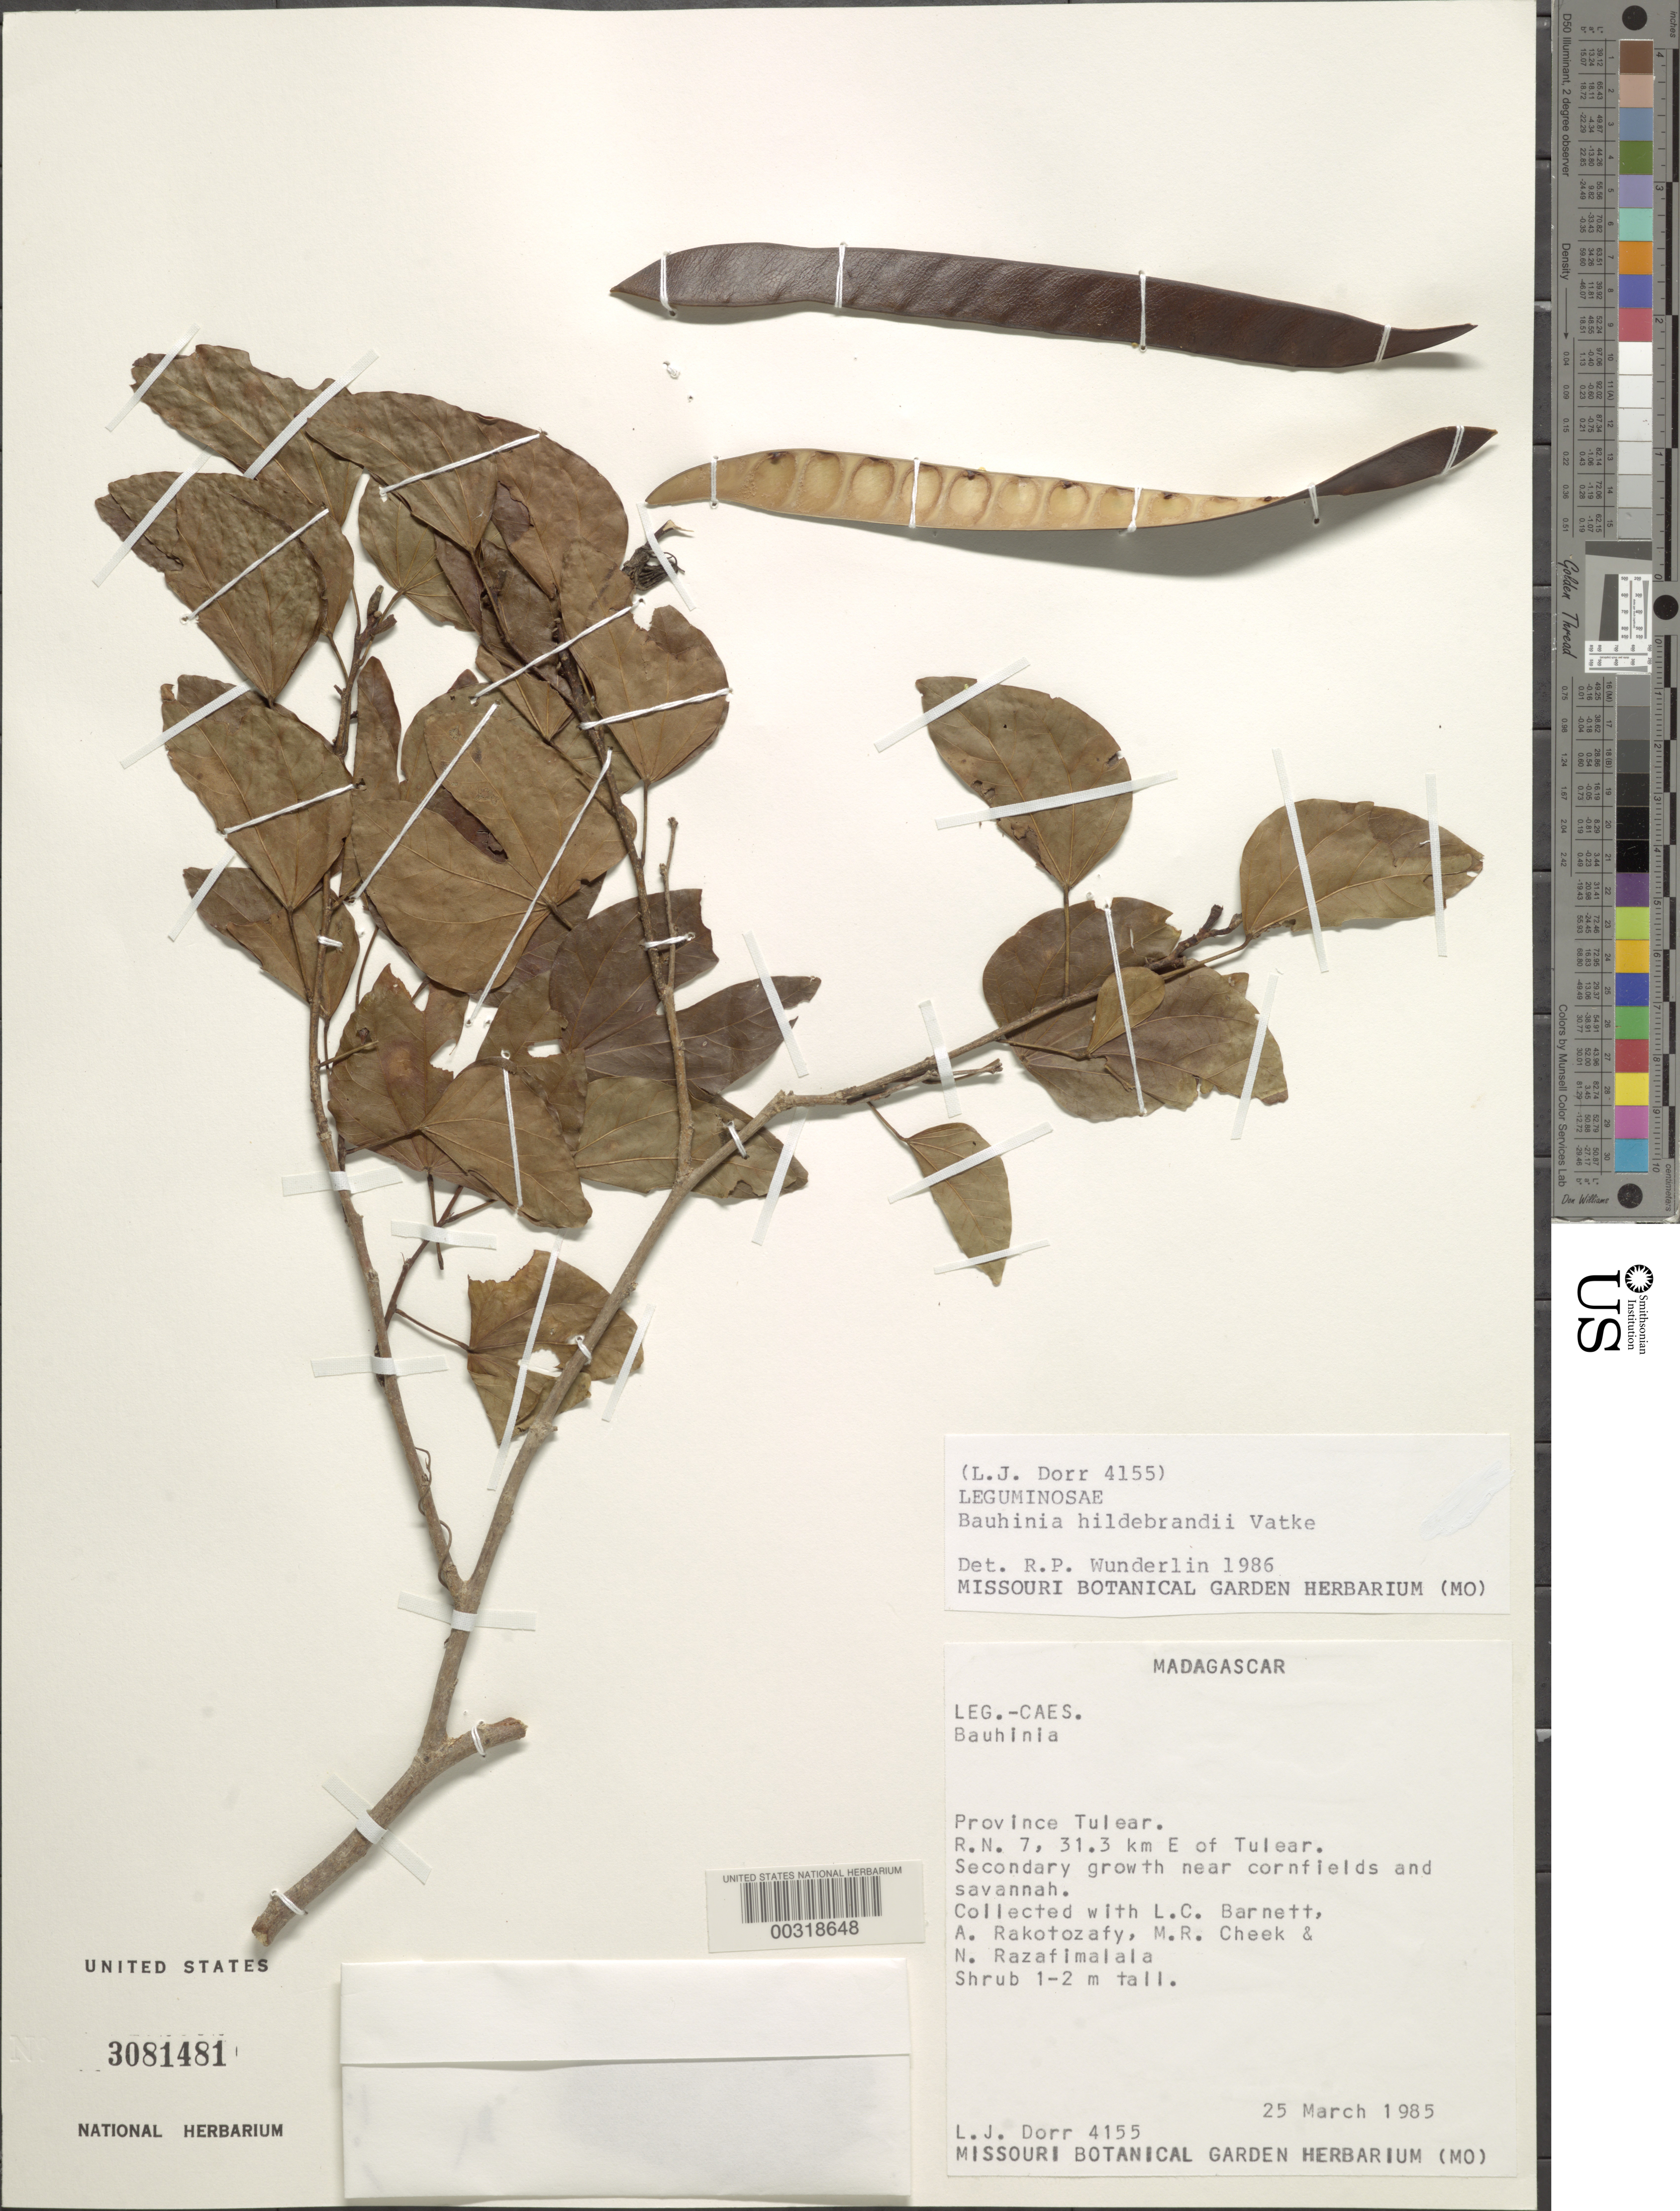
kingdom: Plantae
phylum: Tracheophyta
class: Magnoliopsida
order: Fabales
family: Fabaceae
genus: Bauhinia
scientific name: Bauhinia hildebrandtii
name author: Vatke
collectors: L. J. Dorr, L. C. Barnett, A. Rakotozafy, M. Cheek & N. Razafimalala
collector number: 4155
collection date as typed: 25 Mar 1985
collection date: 1985-03-25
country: Madagascar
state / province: Atsimo-Andrefana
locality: R.n. 7, 31.3 km e of tulear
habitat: Secondary growth near cornfields and savanna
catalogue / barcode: US 3081481